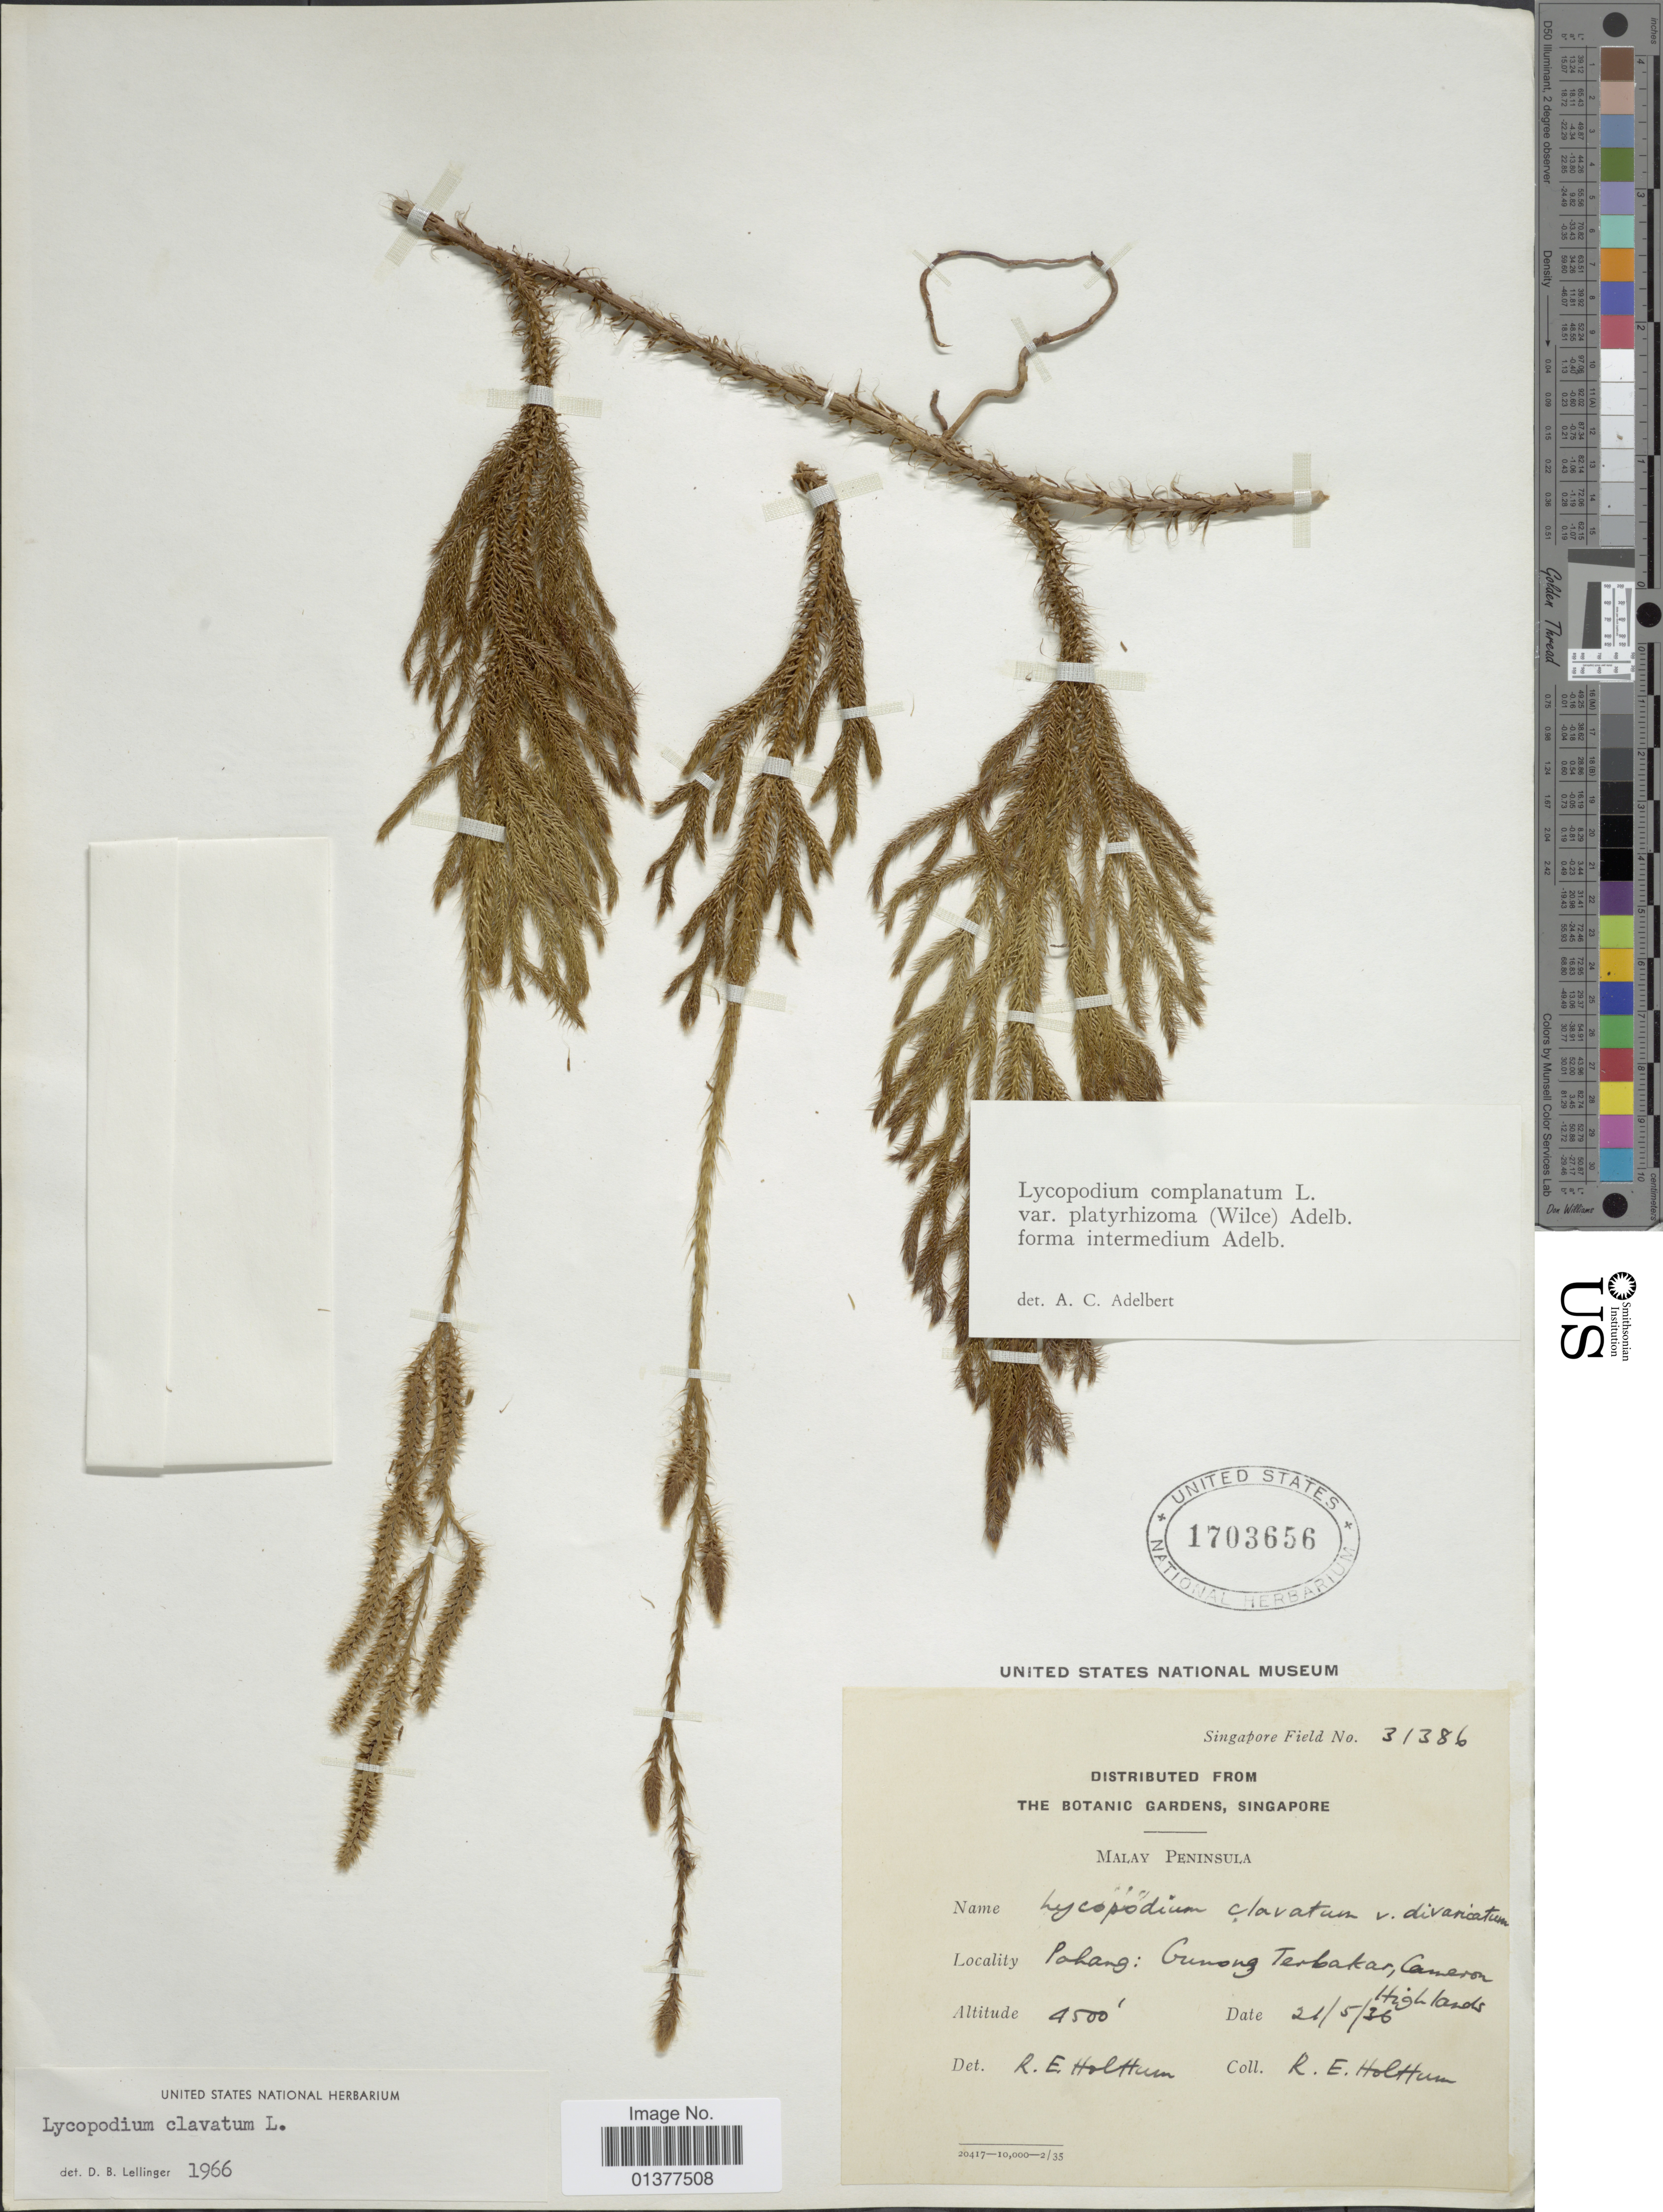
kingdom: Plantae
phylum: Tracheophyta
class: Lycopodiopsida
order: Lycopodiales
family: Lycopodiaceae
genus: Lycopodium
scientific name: Lycopodium clavatum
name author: L.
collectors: R. E. Holttum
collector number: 31386?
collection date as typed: Transcribed d/m/y: 21/5/36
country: Malaysia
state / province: Pahang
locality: Gunong Terbakar, Cameron Highlands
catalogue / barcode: US 1703656